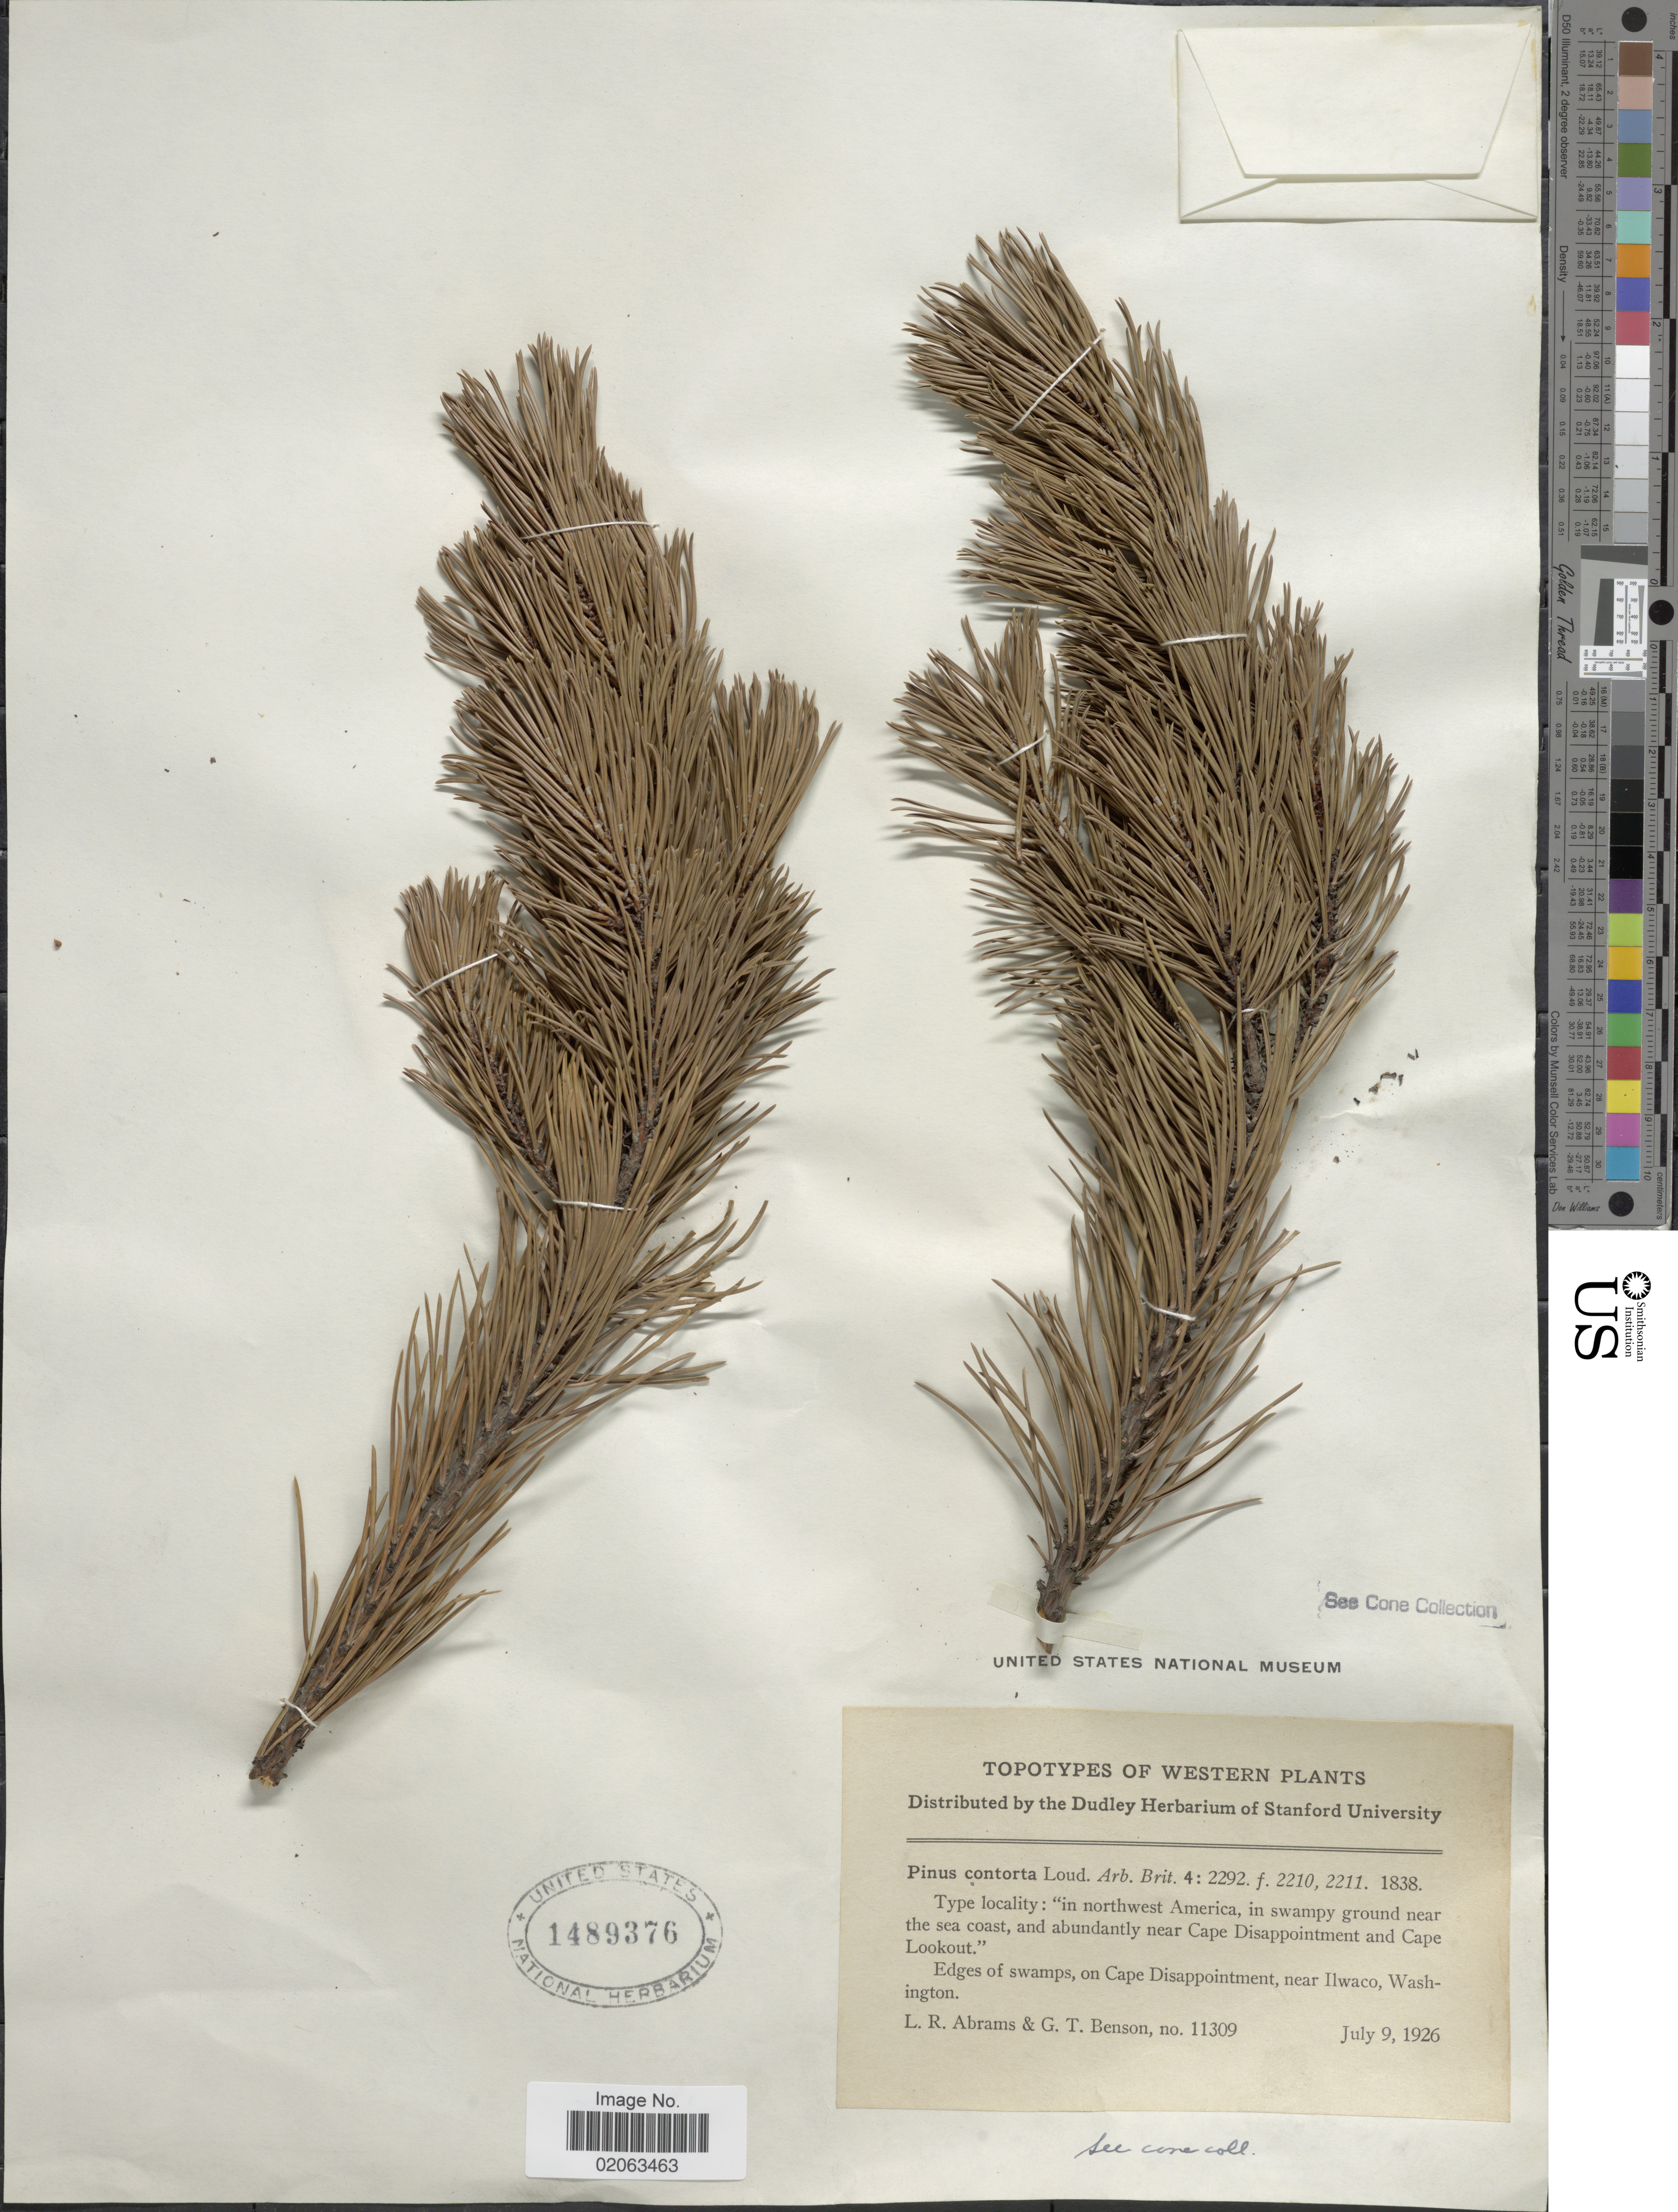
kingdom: Plantae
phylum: Tracheophyta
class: Pinopsida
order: Pinales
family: Pinaceae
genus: Pinus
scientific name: Pinus contorta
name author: Douglas ex Loudon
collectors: L. Abrams & G. Benson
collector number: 11309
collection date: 1926-07-09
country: United States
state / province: Washington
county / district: Pacific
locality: Edges of swamps, on Cape Disappointment, near Ilwaco, Washington.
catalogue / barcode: US 1489376